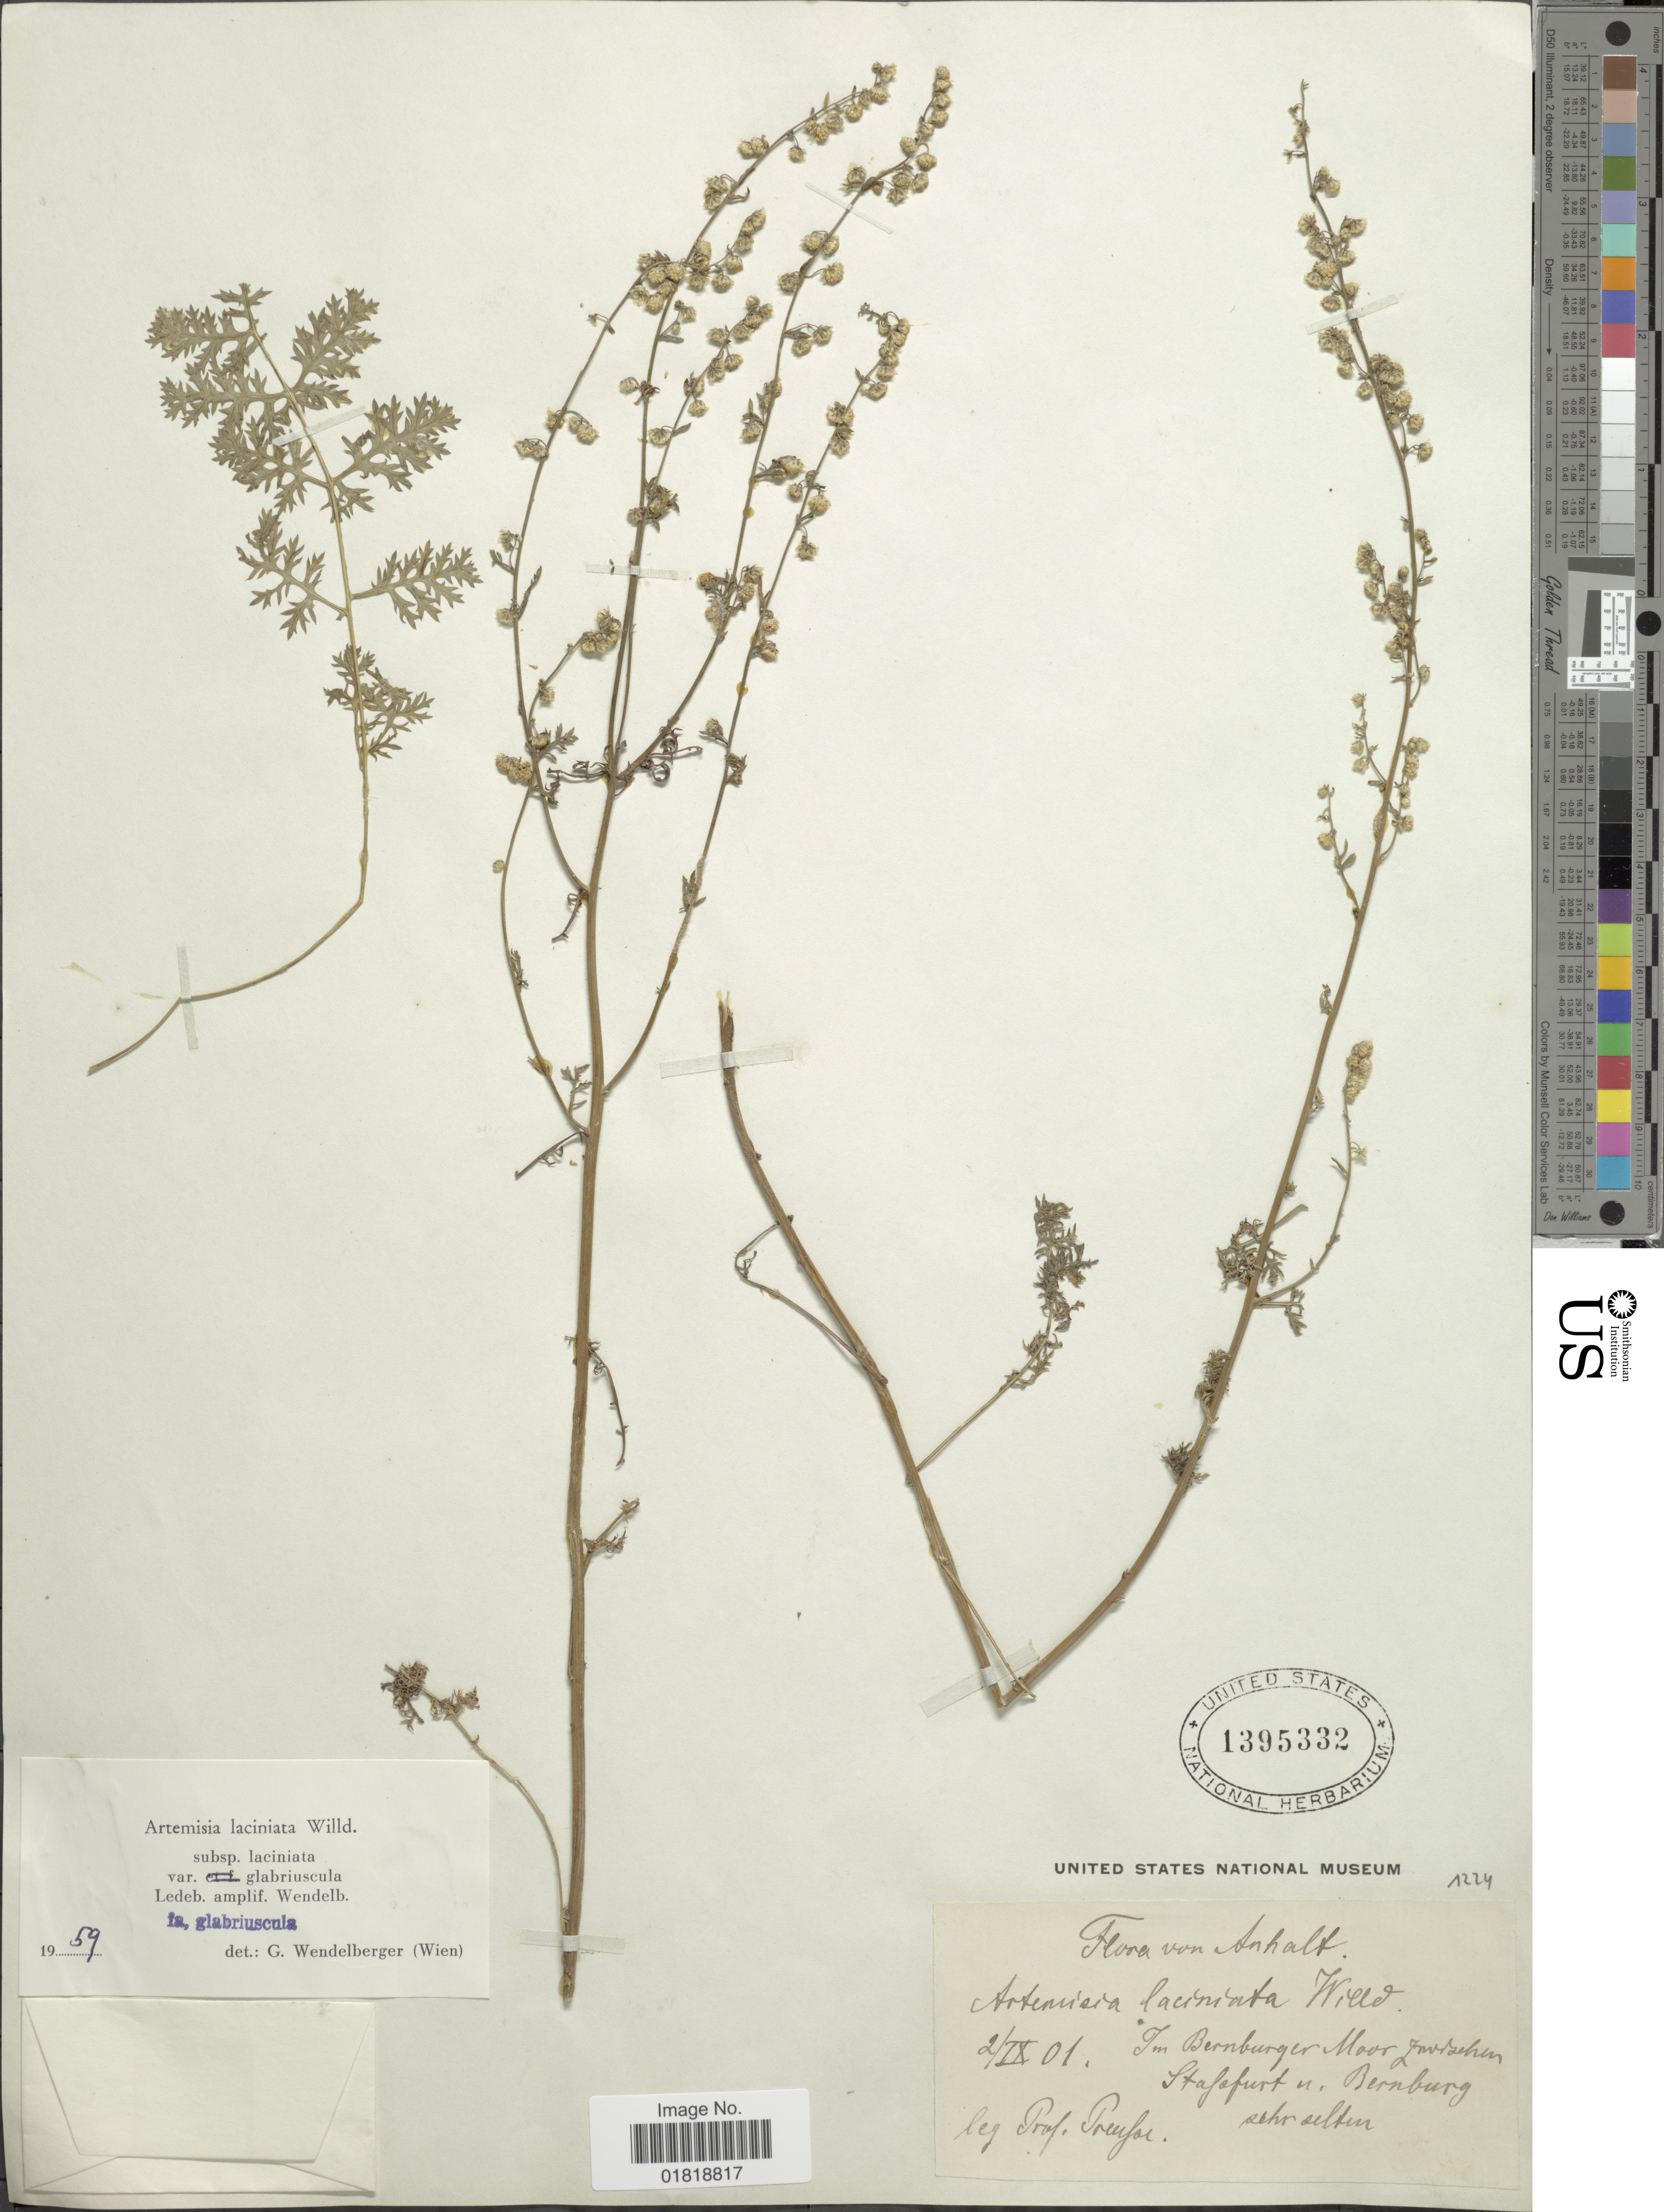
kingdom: Plantae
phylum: Tracheophyta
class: Magnoliopsida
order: Asterales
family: Asteraceae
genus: Artemisia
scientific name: Artemisia laciniata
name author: Willd.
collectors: Preufae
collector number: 1224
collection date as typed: Transcribed d/m/y: 2/9/01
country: Germany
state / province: Sachsen-Anhalt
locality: Anhalt, in Bernburger Mout Ivorsehern, Stafifurt in Bernburg zehr sultur [interpreted]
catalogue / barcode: US 1395332